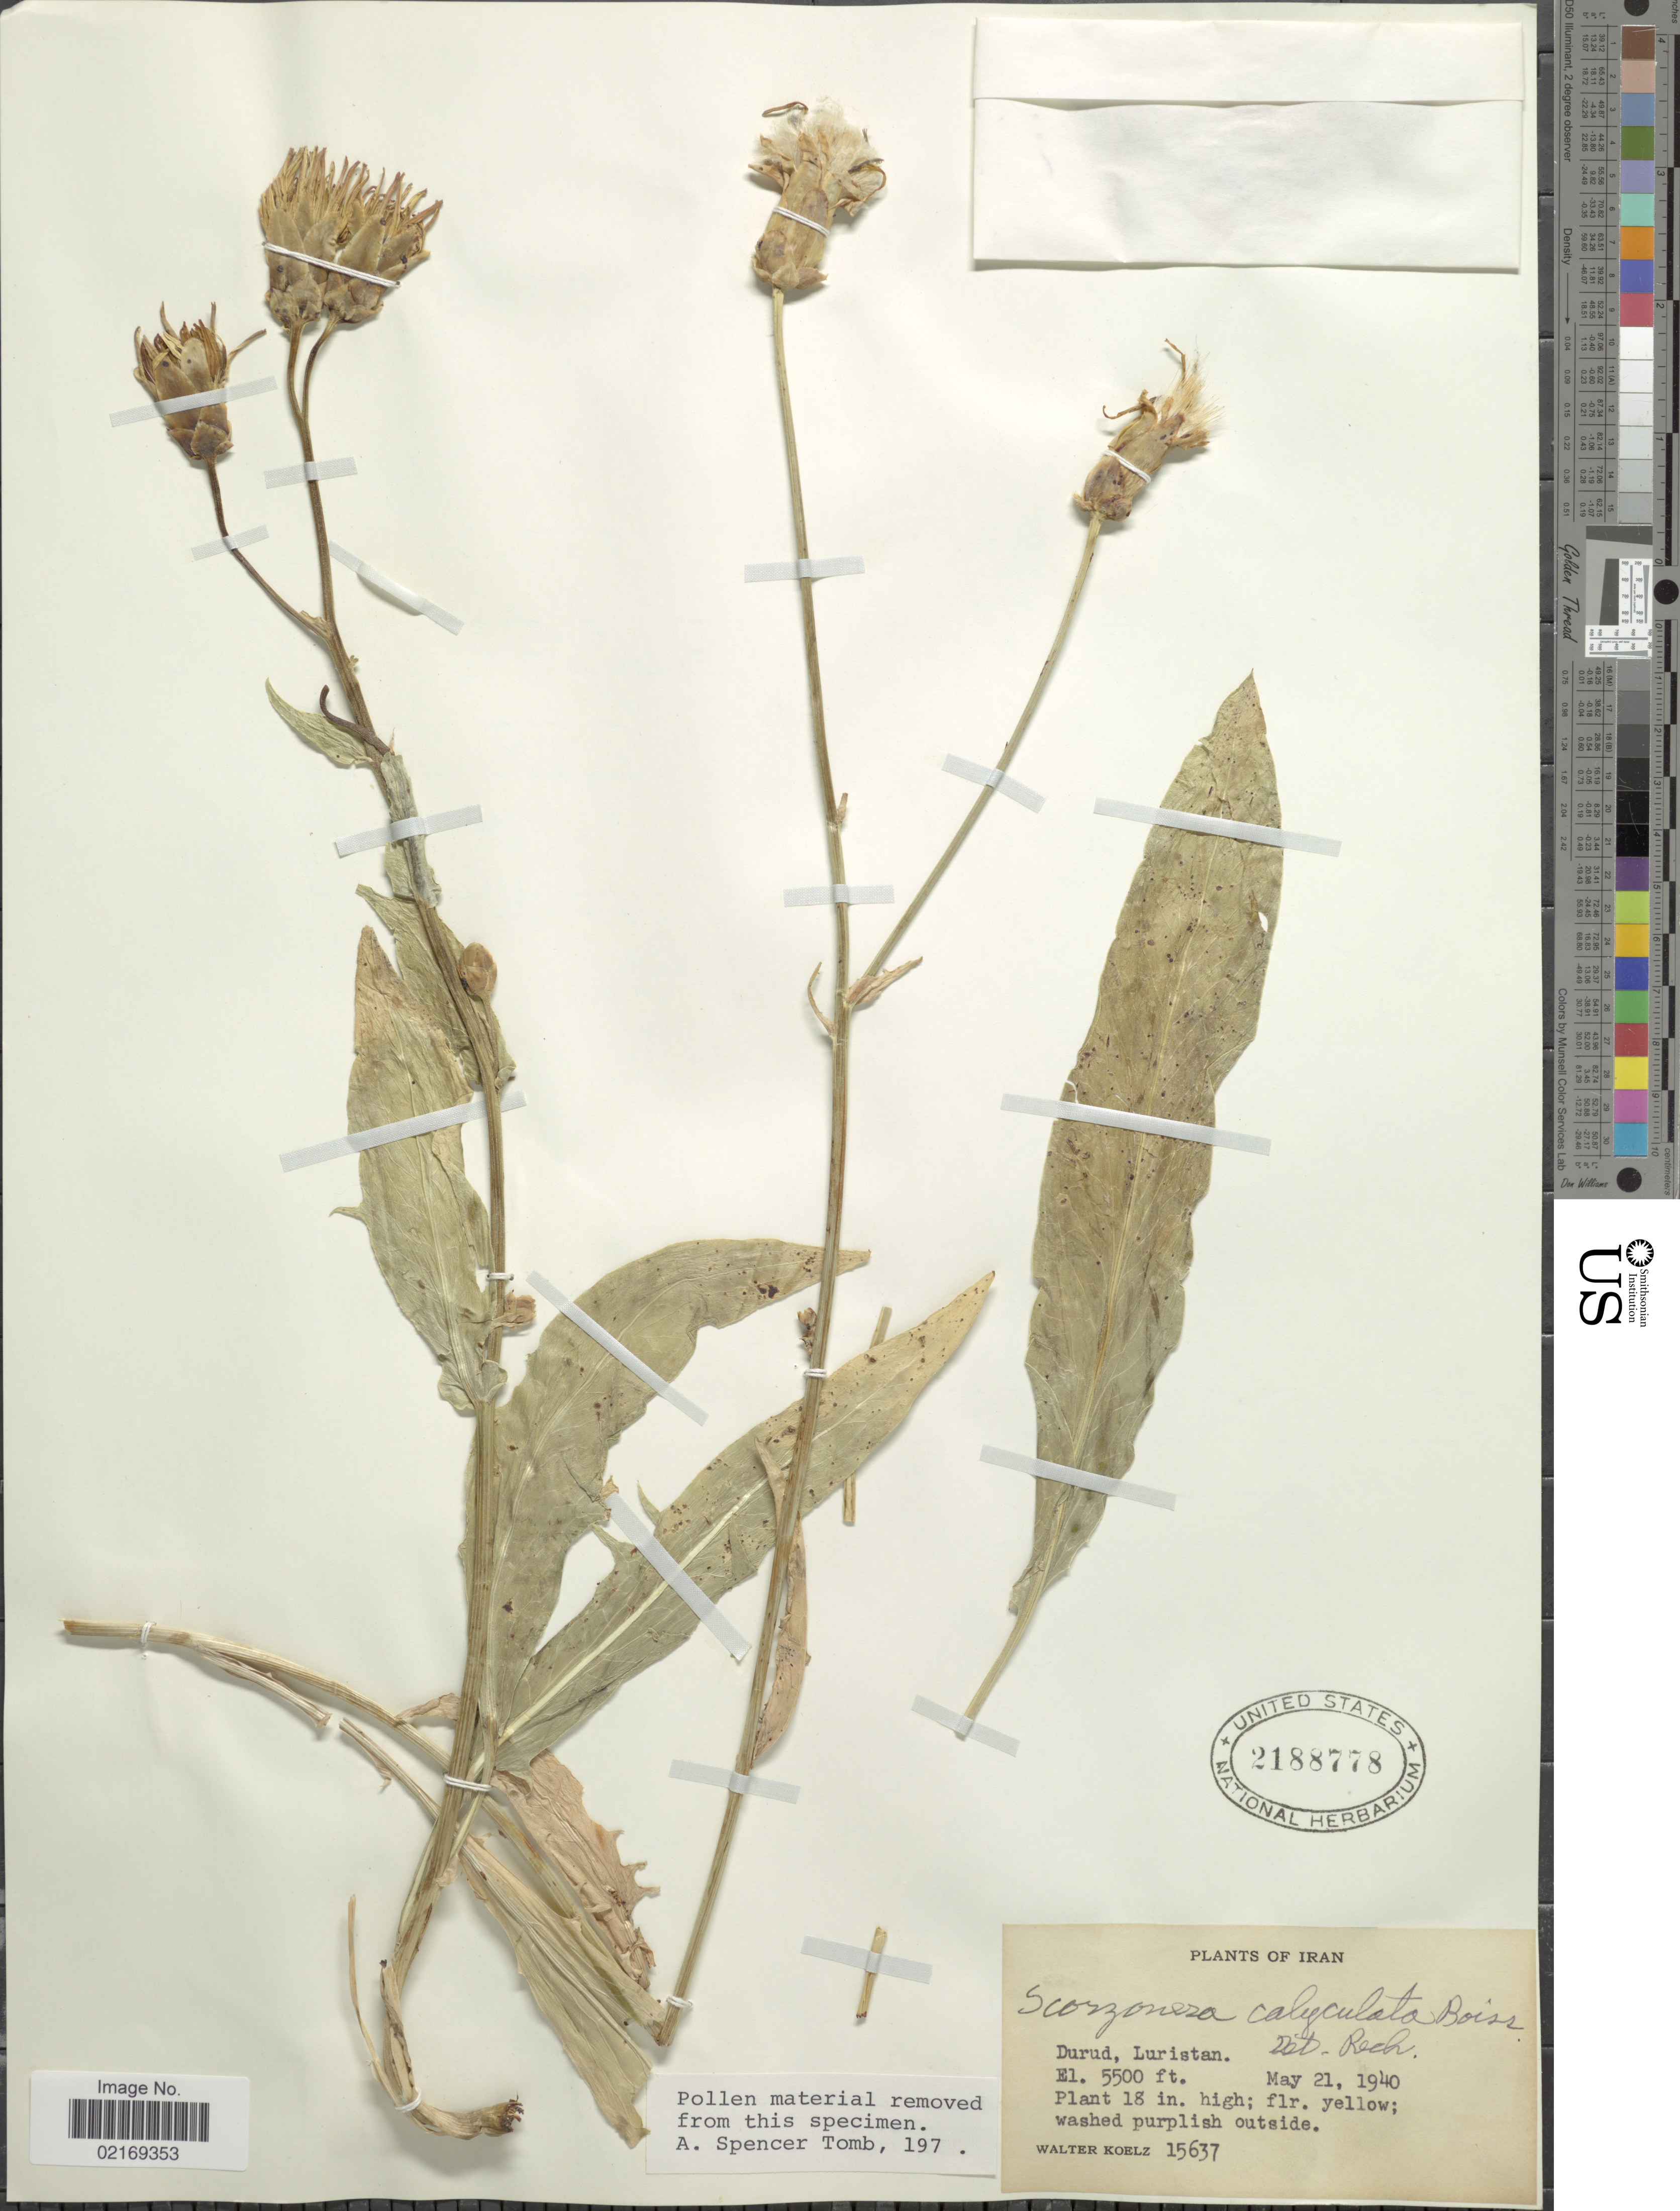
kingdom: Plantae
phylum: Tracheophyta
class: Magnoliopsida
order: Asterales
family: Asteraceae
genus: Scorzonera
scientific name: Scorzonera calyculata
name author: Boiss.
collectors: W. N. Koelz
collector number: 15637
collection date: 1940-05-21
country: Iran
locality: Durud, Luristan.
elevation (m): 1676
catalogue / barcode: US 2188778